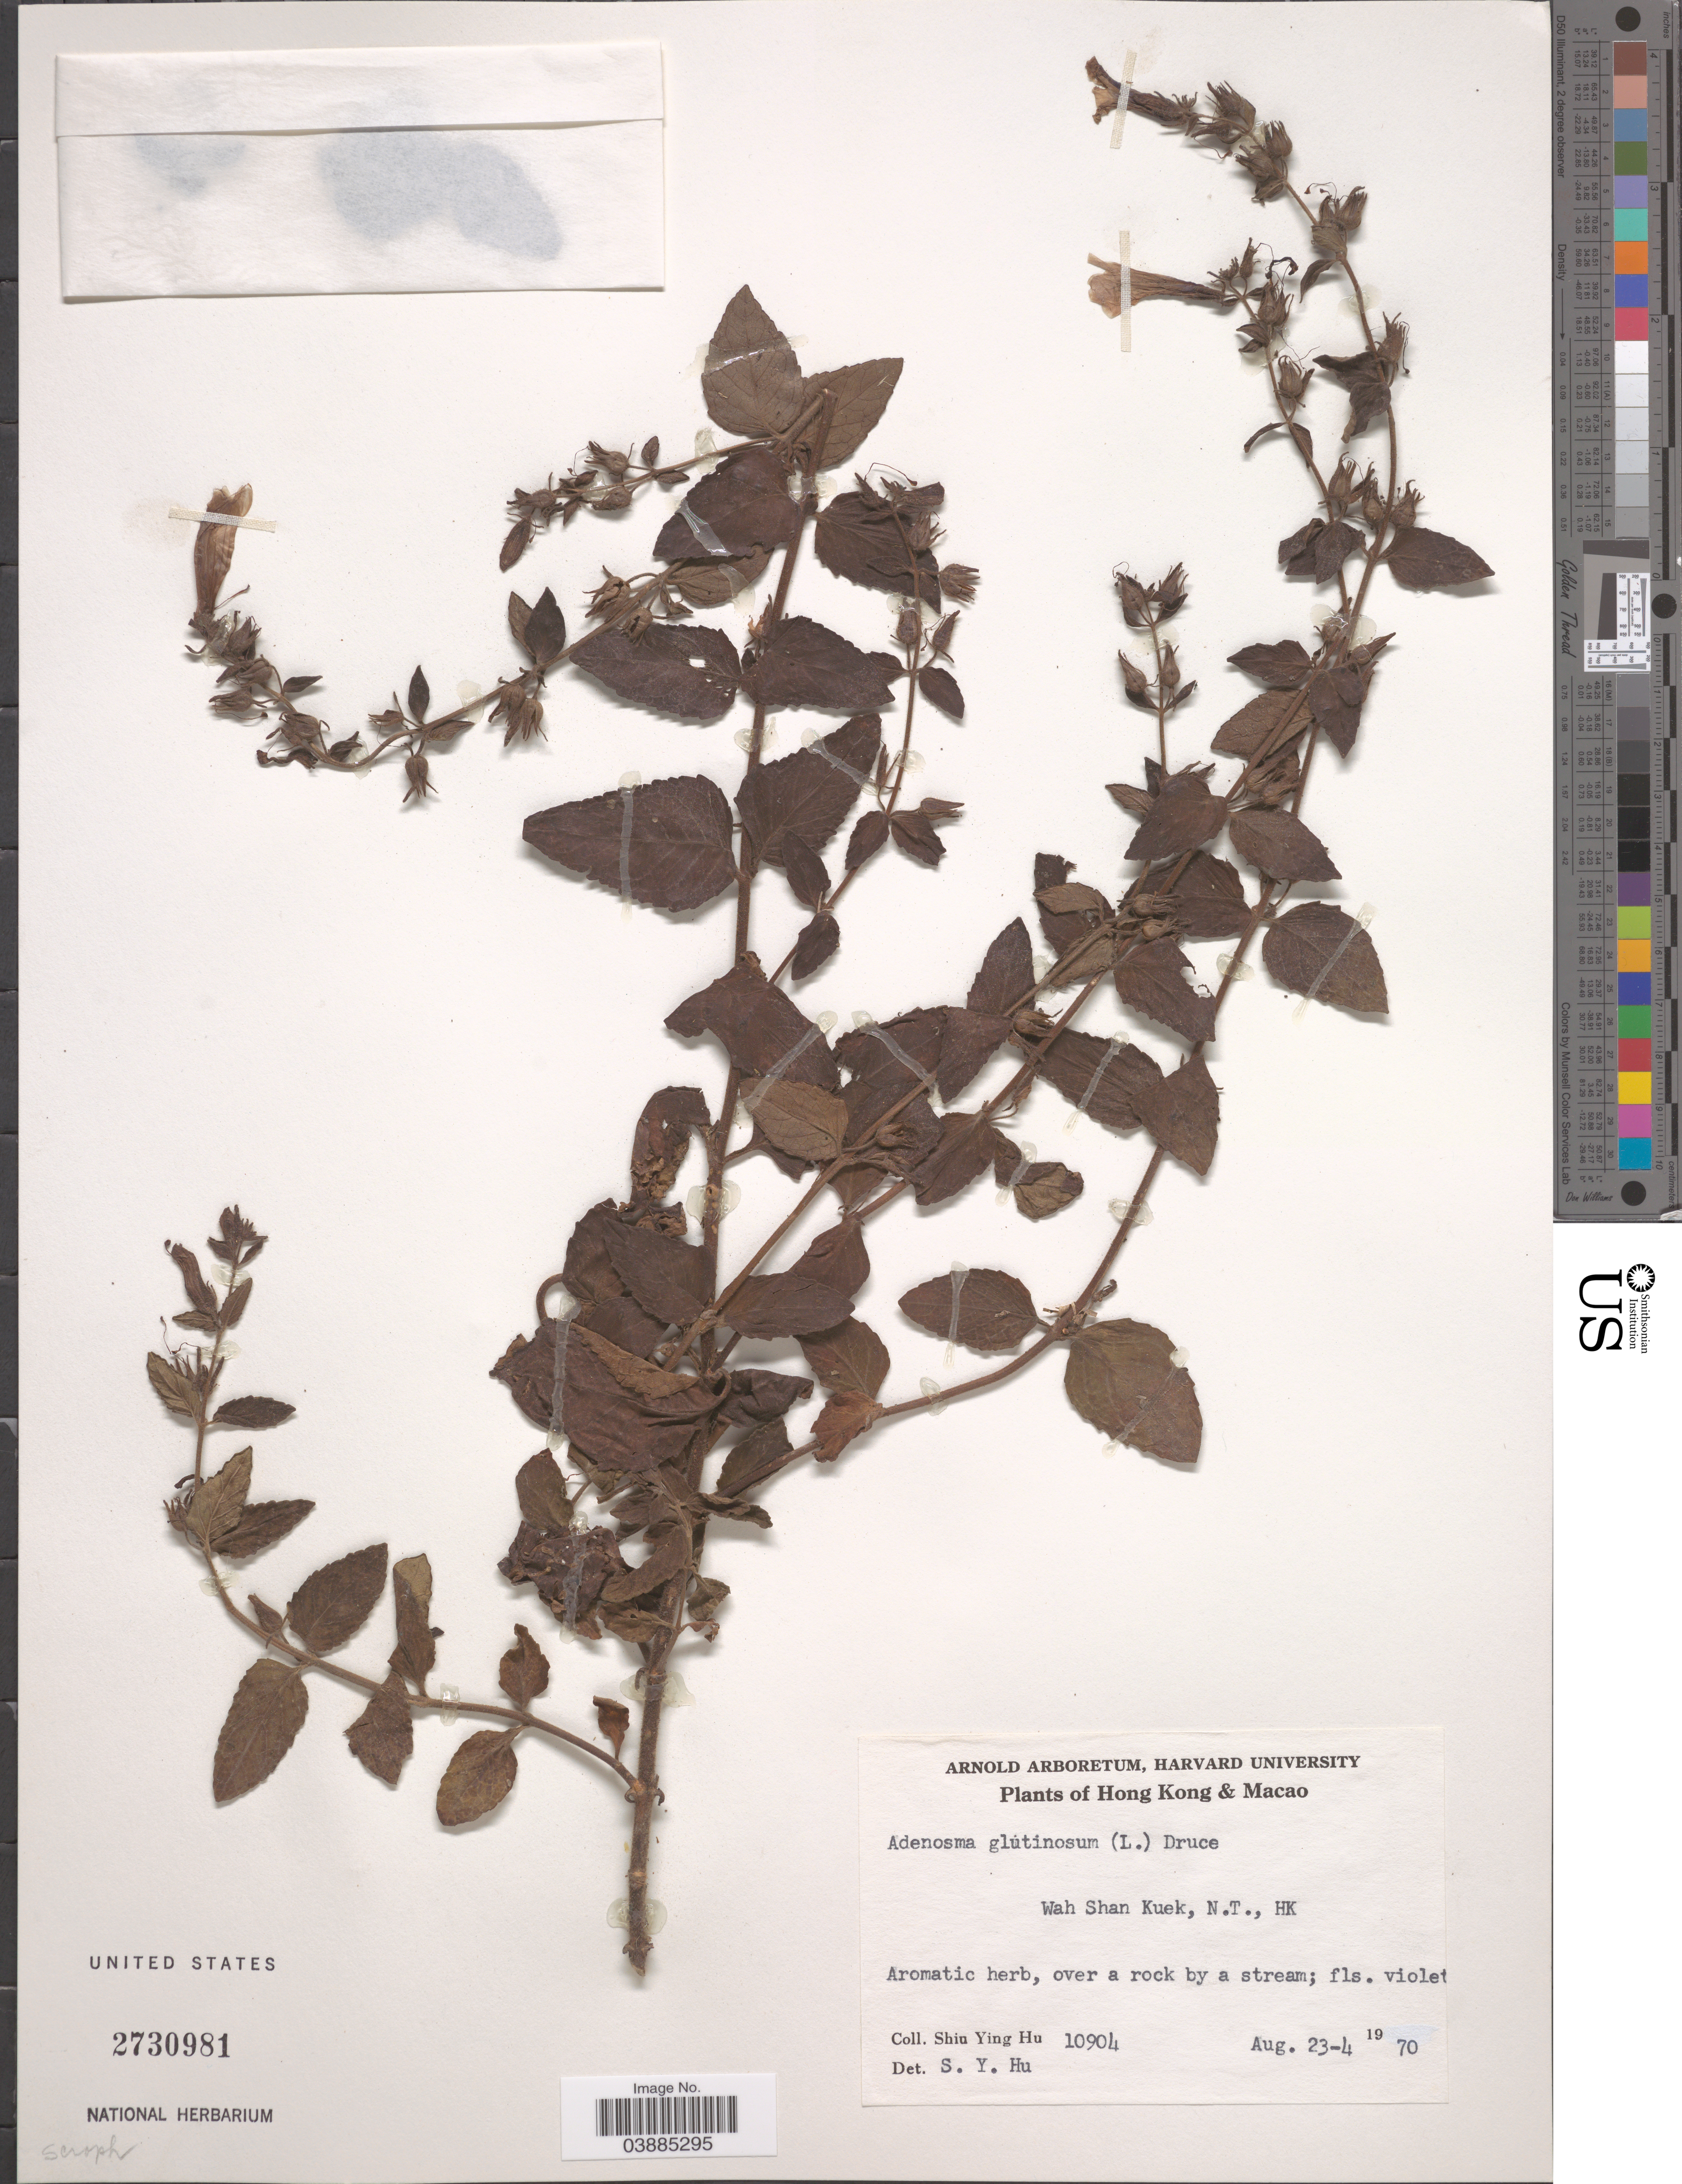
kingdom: Plantae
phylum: Tracheophyta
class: Magnoliopsida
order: Lamiales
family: Plantaginaceae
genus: Adenosma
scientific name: Adenosma glutinosum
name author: (L.) Druce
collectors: S. Y. Hu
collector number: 10904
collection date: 1970-08-23/1970-08-24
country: China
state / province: Hong Kong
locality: Wah Shan Kuek, N.T.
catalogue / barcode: US 2730981